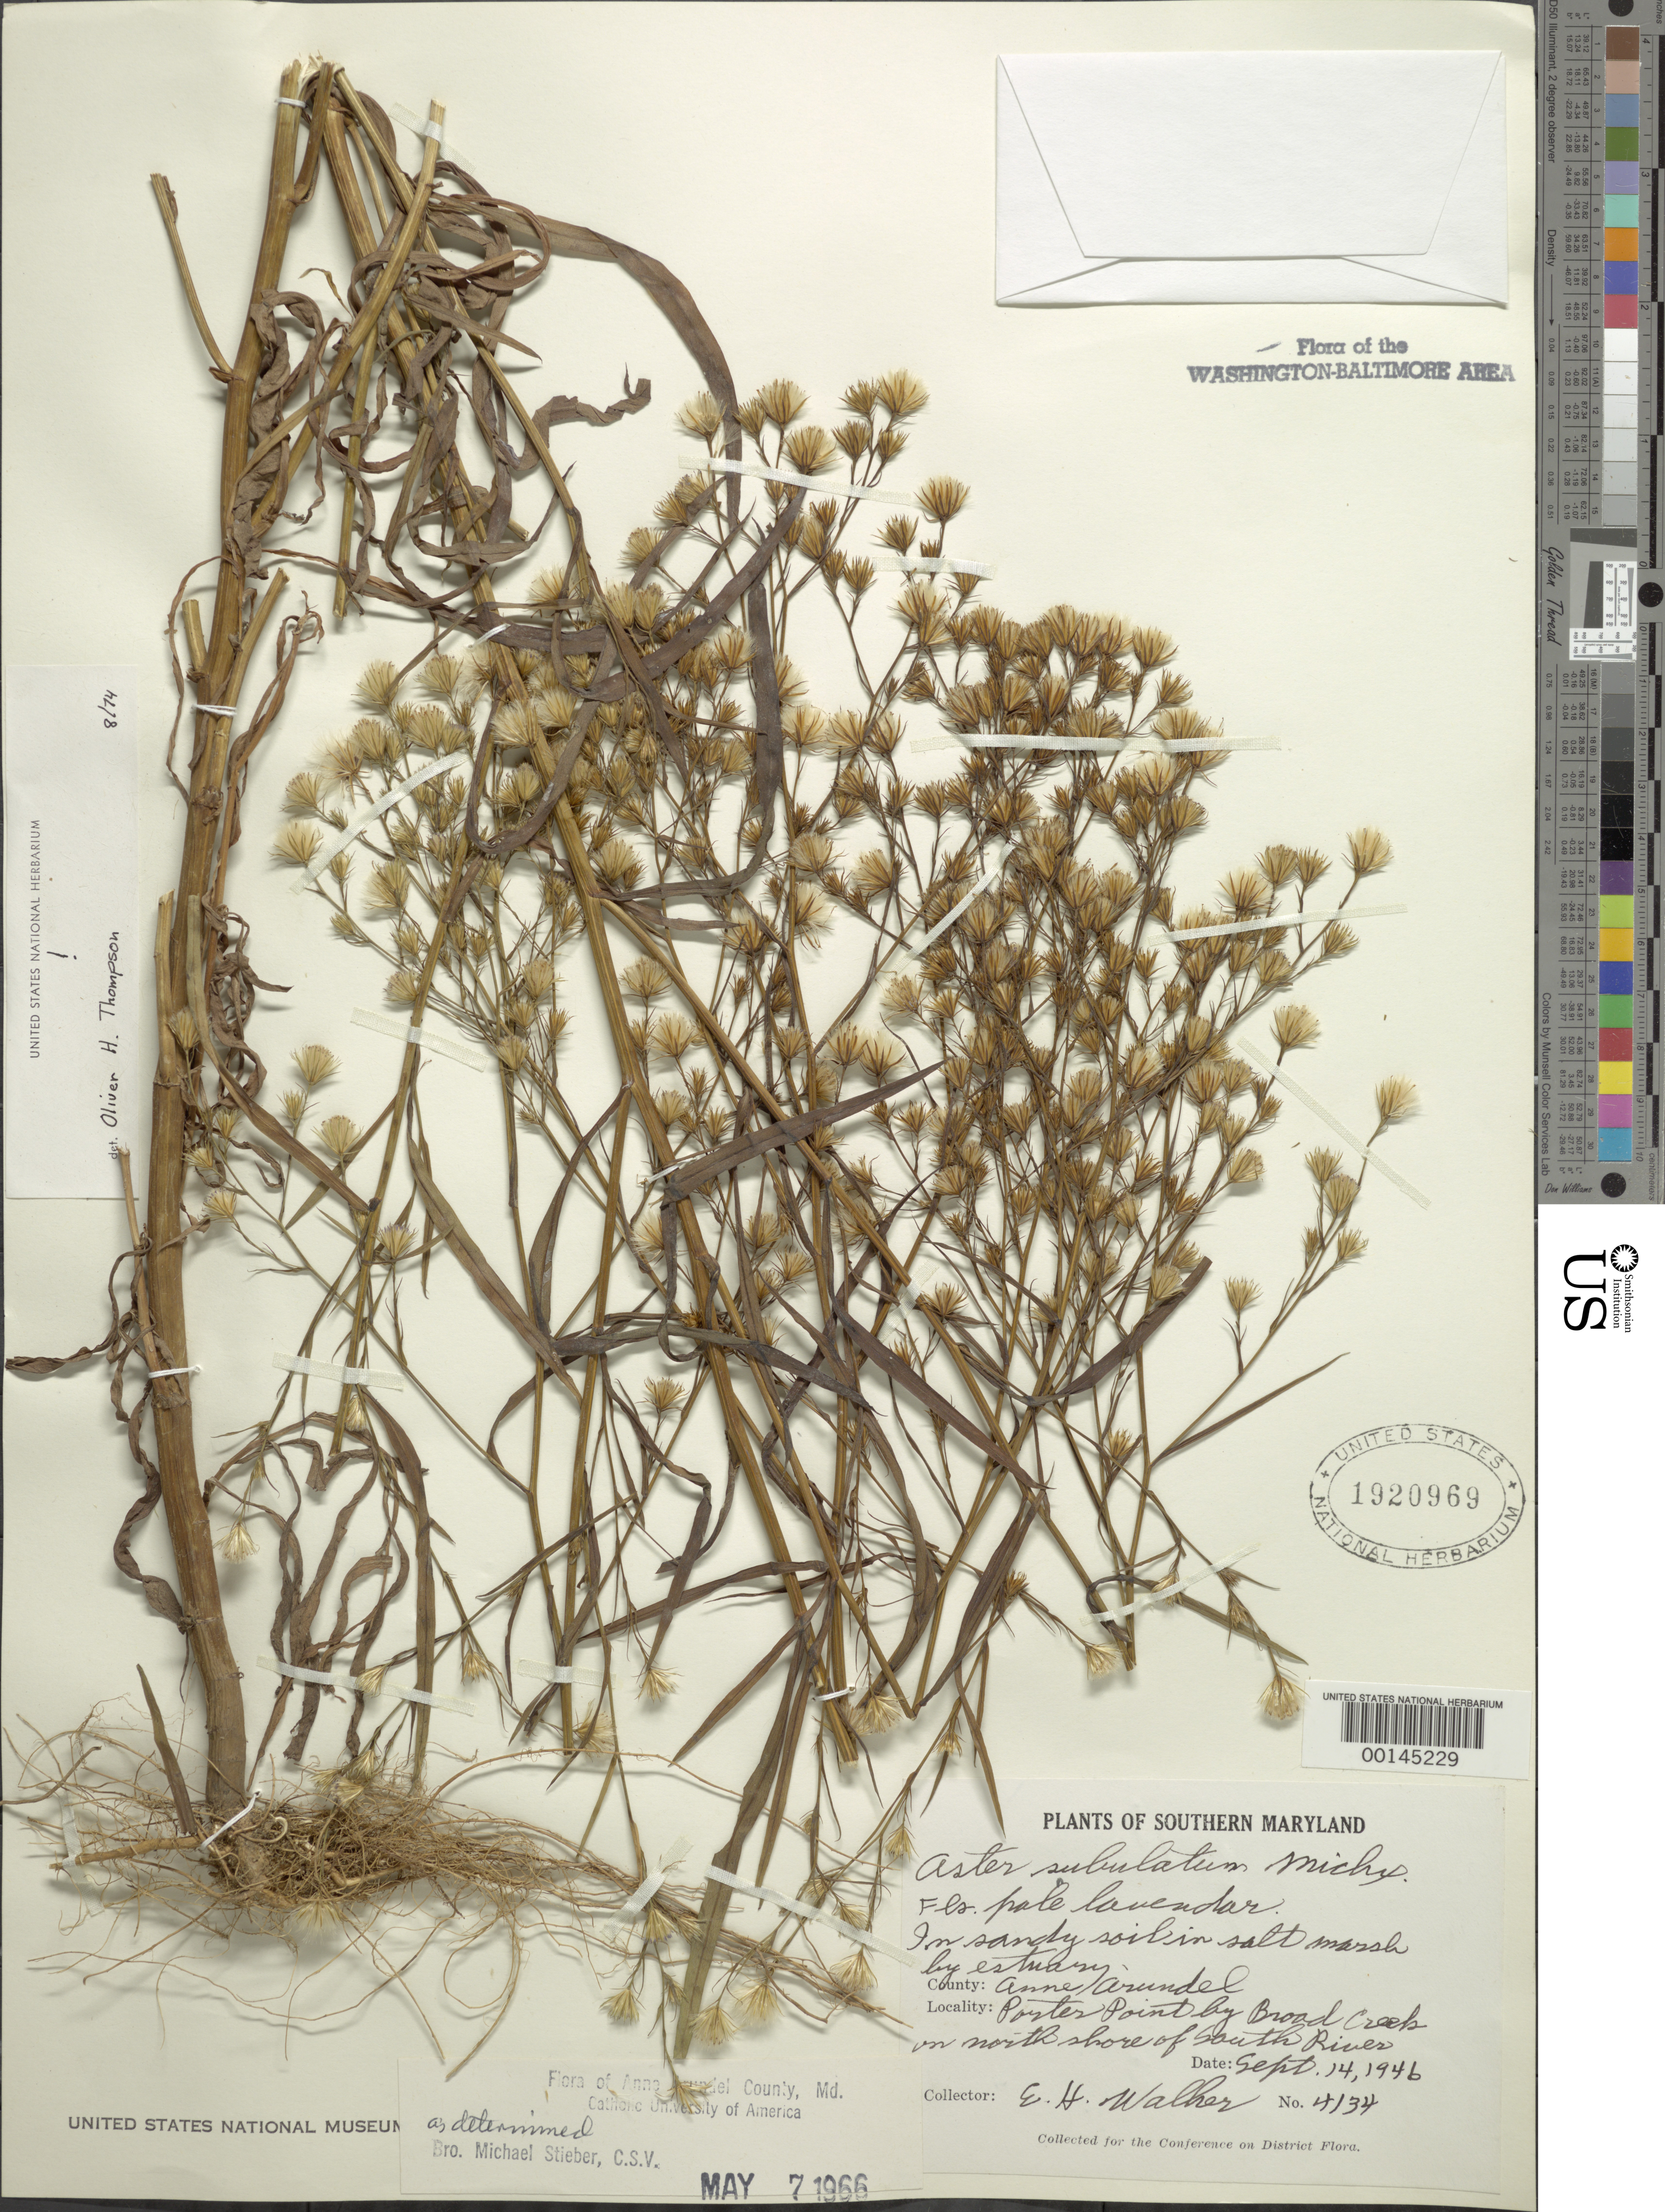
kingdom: Plantae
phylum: Tracheophyta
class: Magnoliopsida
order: Asterales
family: Asteraceae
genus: Symphyotrichum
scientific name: Symphyotrichum subulatum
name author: (Michx.) G.L. Nesom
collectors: E. H. Walker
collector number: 4134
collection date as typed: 14 Sep 1946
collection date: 1946-09-14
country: United States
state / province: Maryland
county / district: Anne Arundel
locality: Porter Point north shore of South River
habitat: Saltmarsh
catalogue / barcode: US 1920969